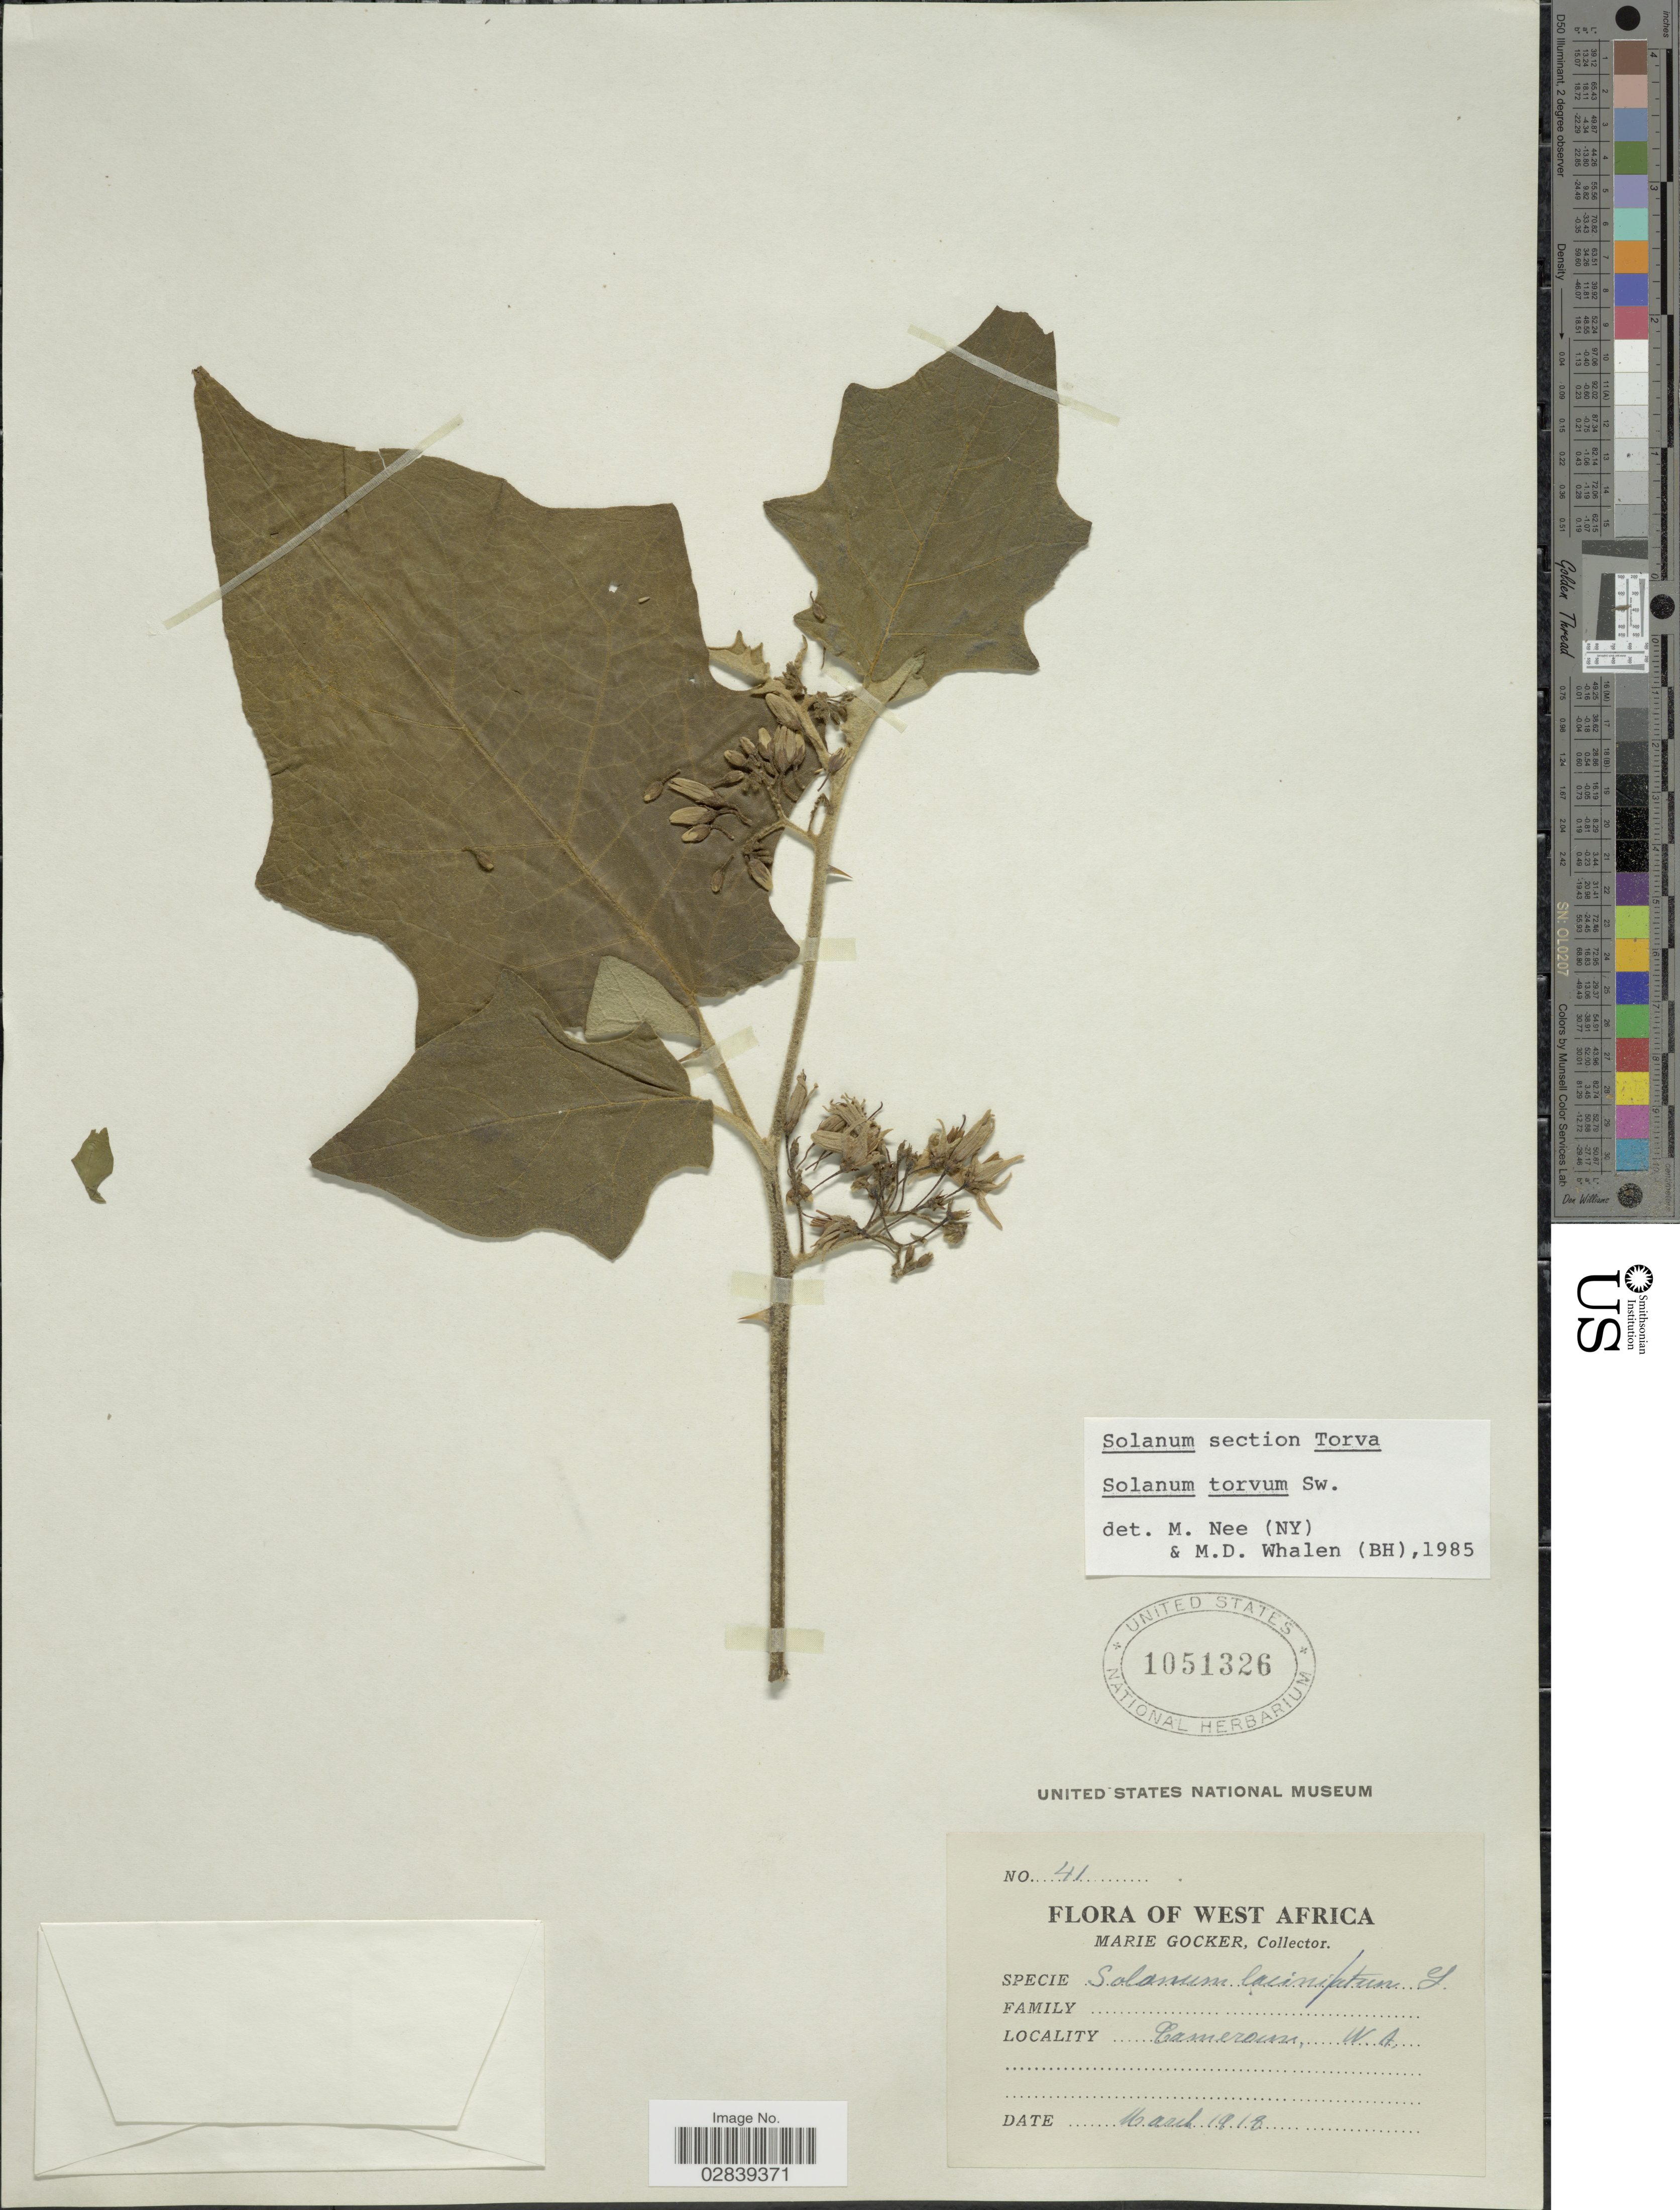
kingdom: Plantae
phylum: Tracheophyta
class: Magnoliopsida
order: Solanales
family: Solanaceae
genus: Solanum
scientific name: Solanum torvum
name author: Sw.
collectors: M. Gocker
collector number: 41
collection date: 1918-03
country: Cameroon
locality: West Africa, W. A.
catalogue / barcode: US 1051326